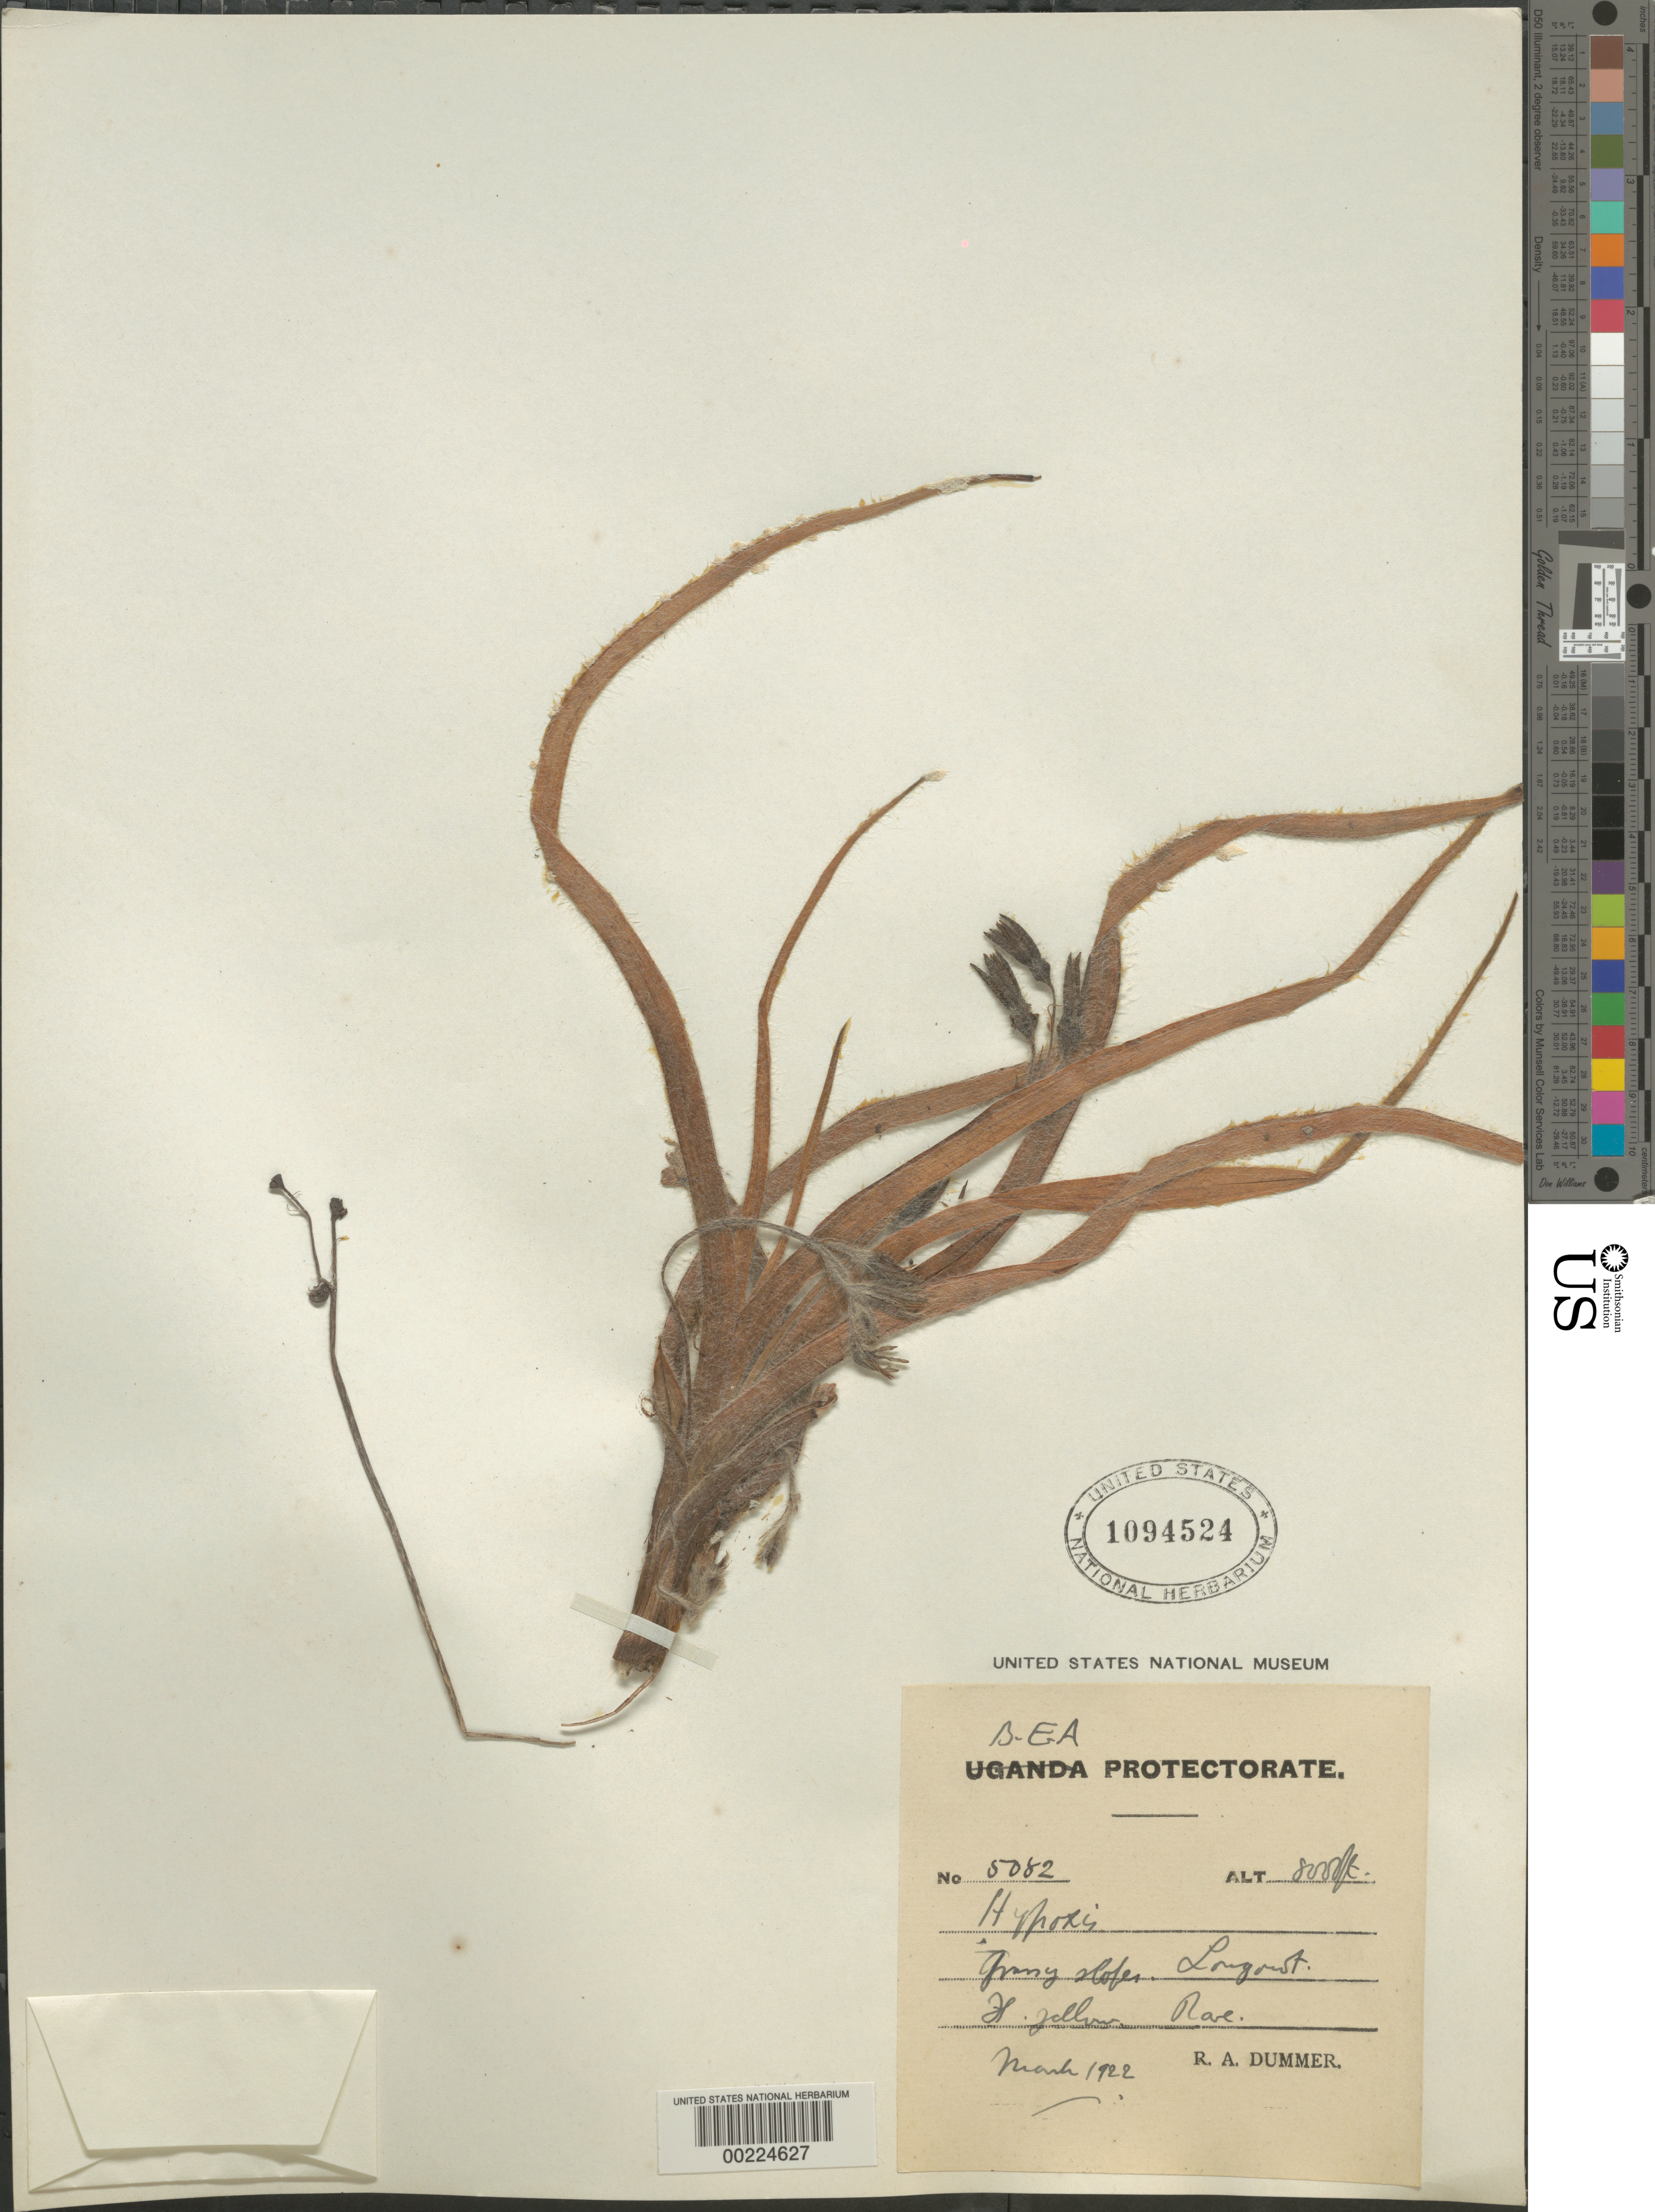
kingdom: Plantae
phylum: Tracheophyta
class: Liliopsida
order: Asparagales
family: Hypoxidaceae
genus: Hypoxis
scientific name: Hypoxis sp.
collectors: R. Dümmer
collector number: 5082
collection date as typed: Mar 1922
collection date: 1922-03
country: Uganda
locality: Longout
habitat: Grassy slopes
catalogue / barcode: US 1094524